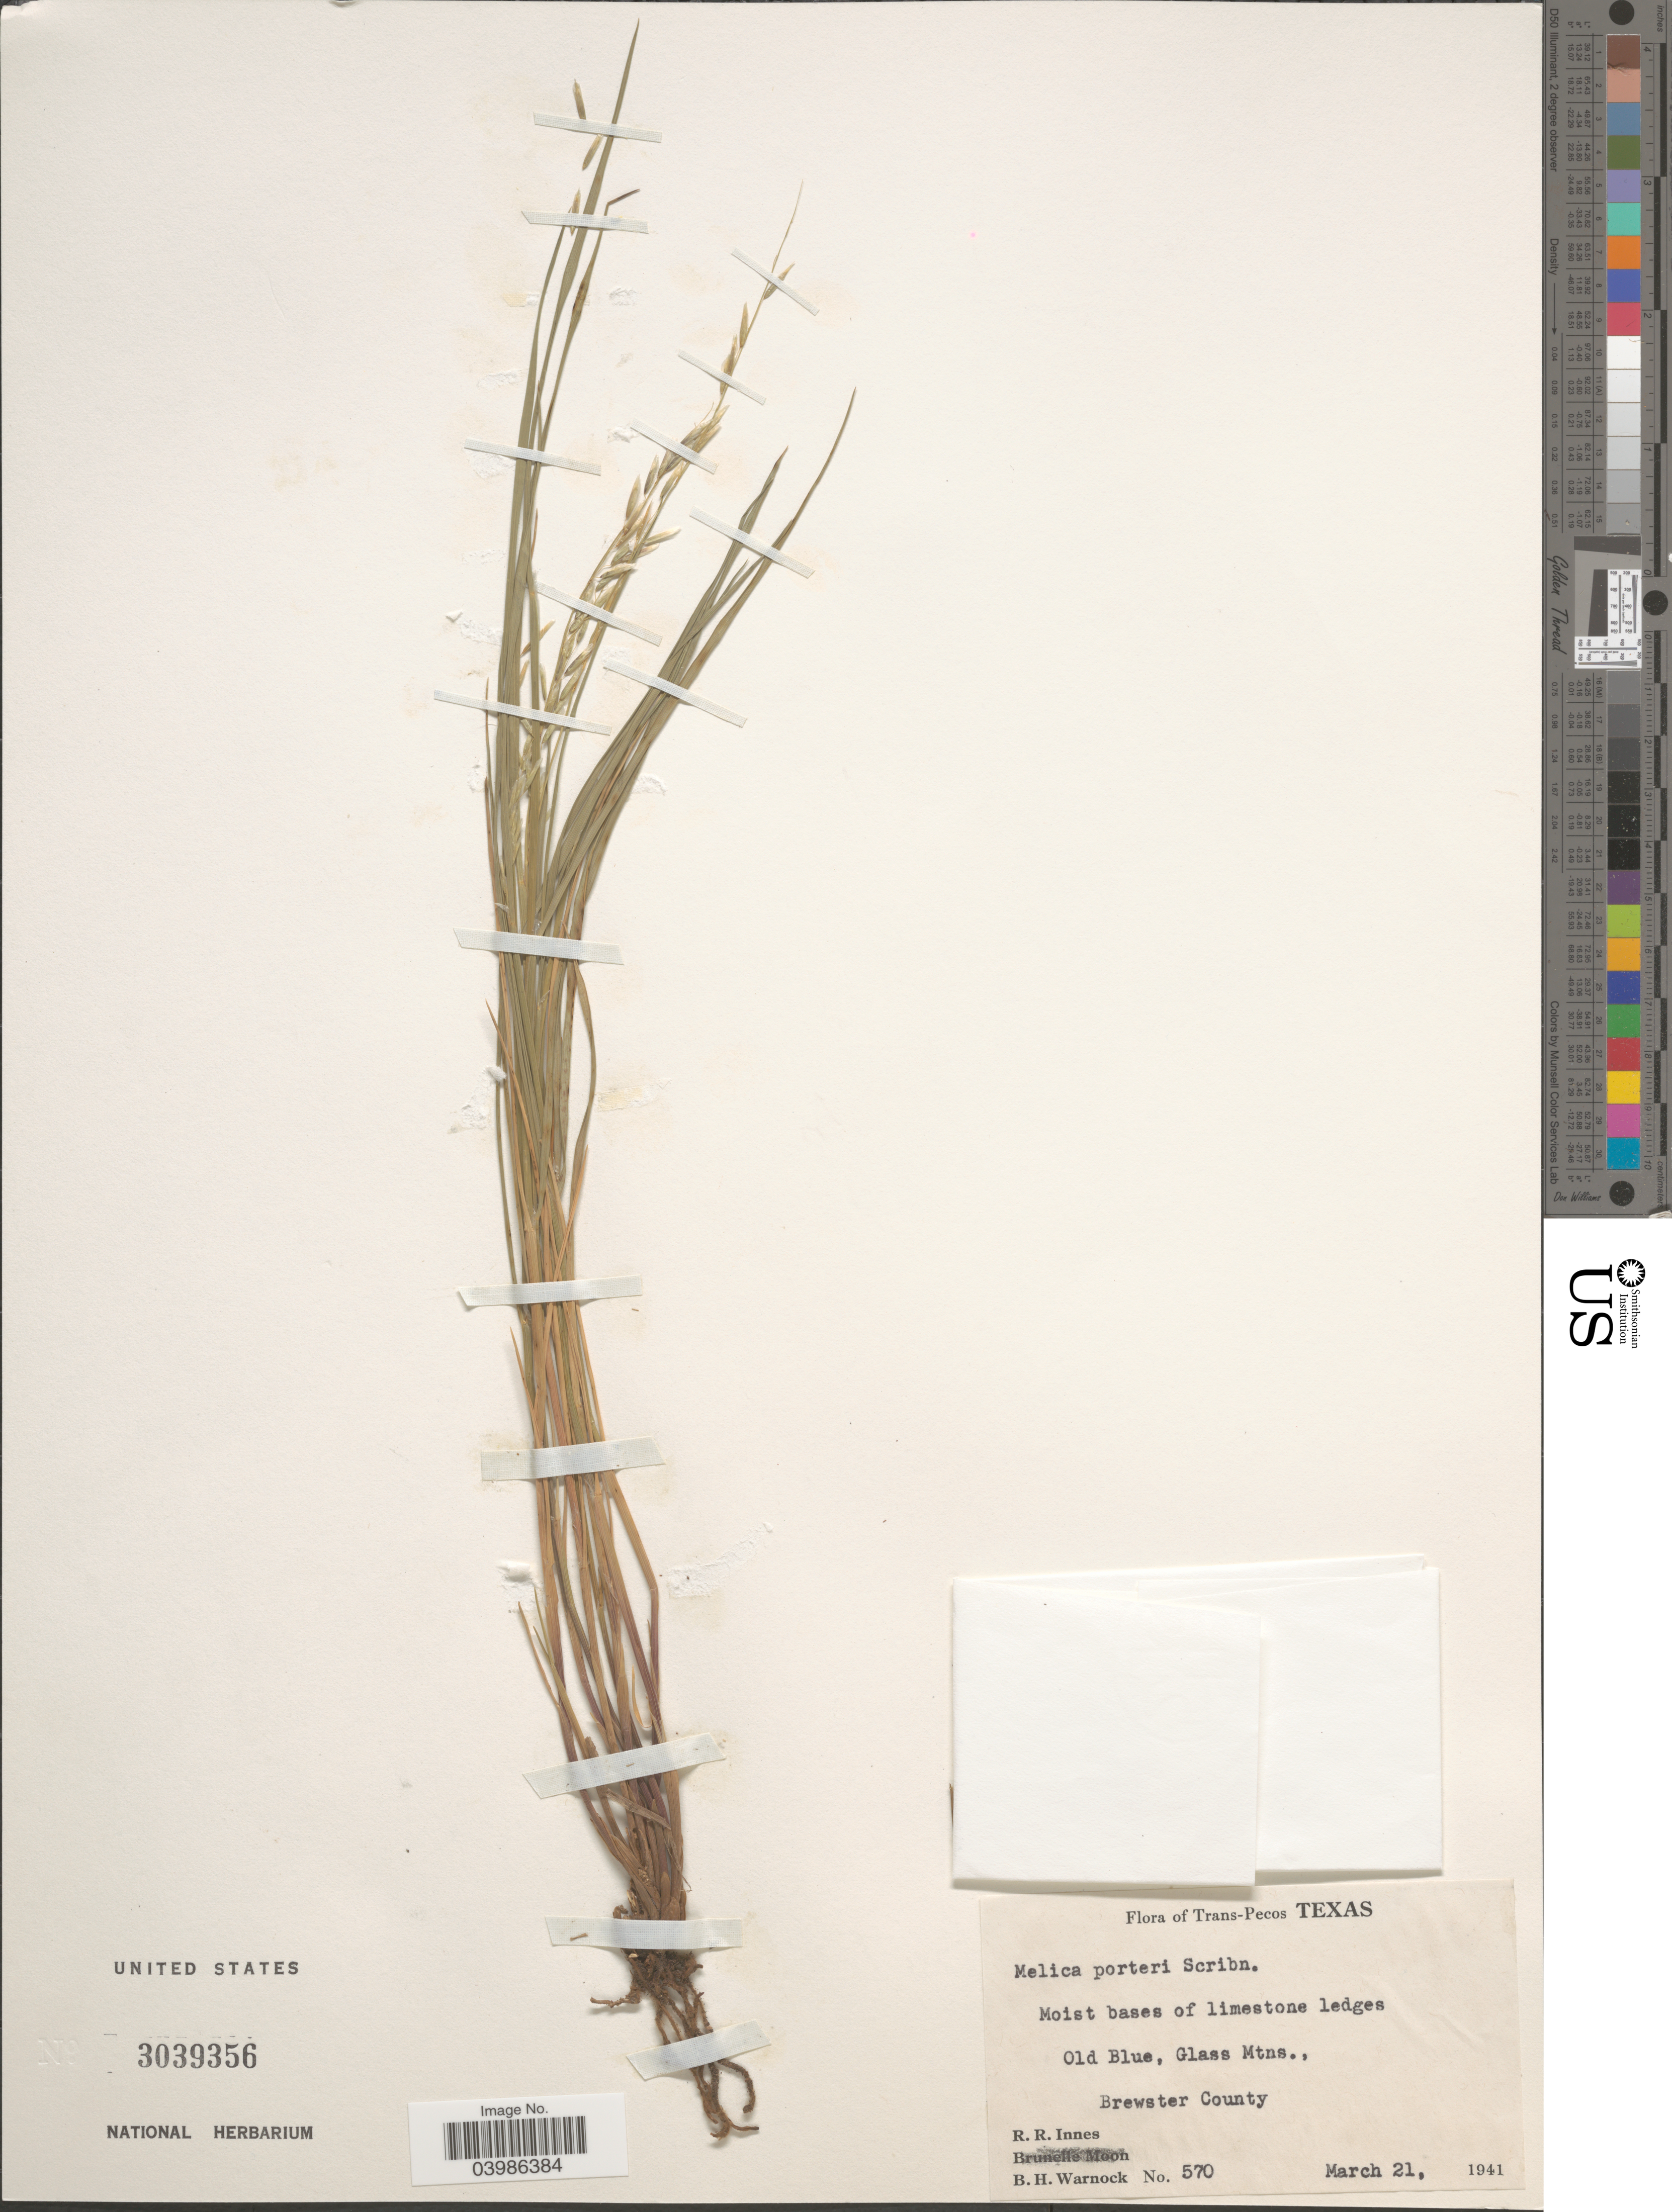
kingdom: Plantae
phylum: Tracheophyta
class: Liliopsida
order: Poales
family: Poaceae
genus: Melica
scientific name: Melica porteri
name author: Scribn.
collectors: R. Rose-Innes & B. H. Warnock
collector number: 570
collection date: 1941-03-21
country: United States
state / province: Texas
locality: Trans-Pecos. Old Blue, Glass Mtns., Brewster County.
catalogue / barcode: US 3039356